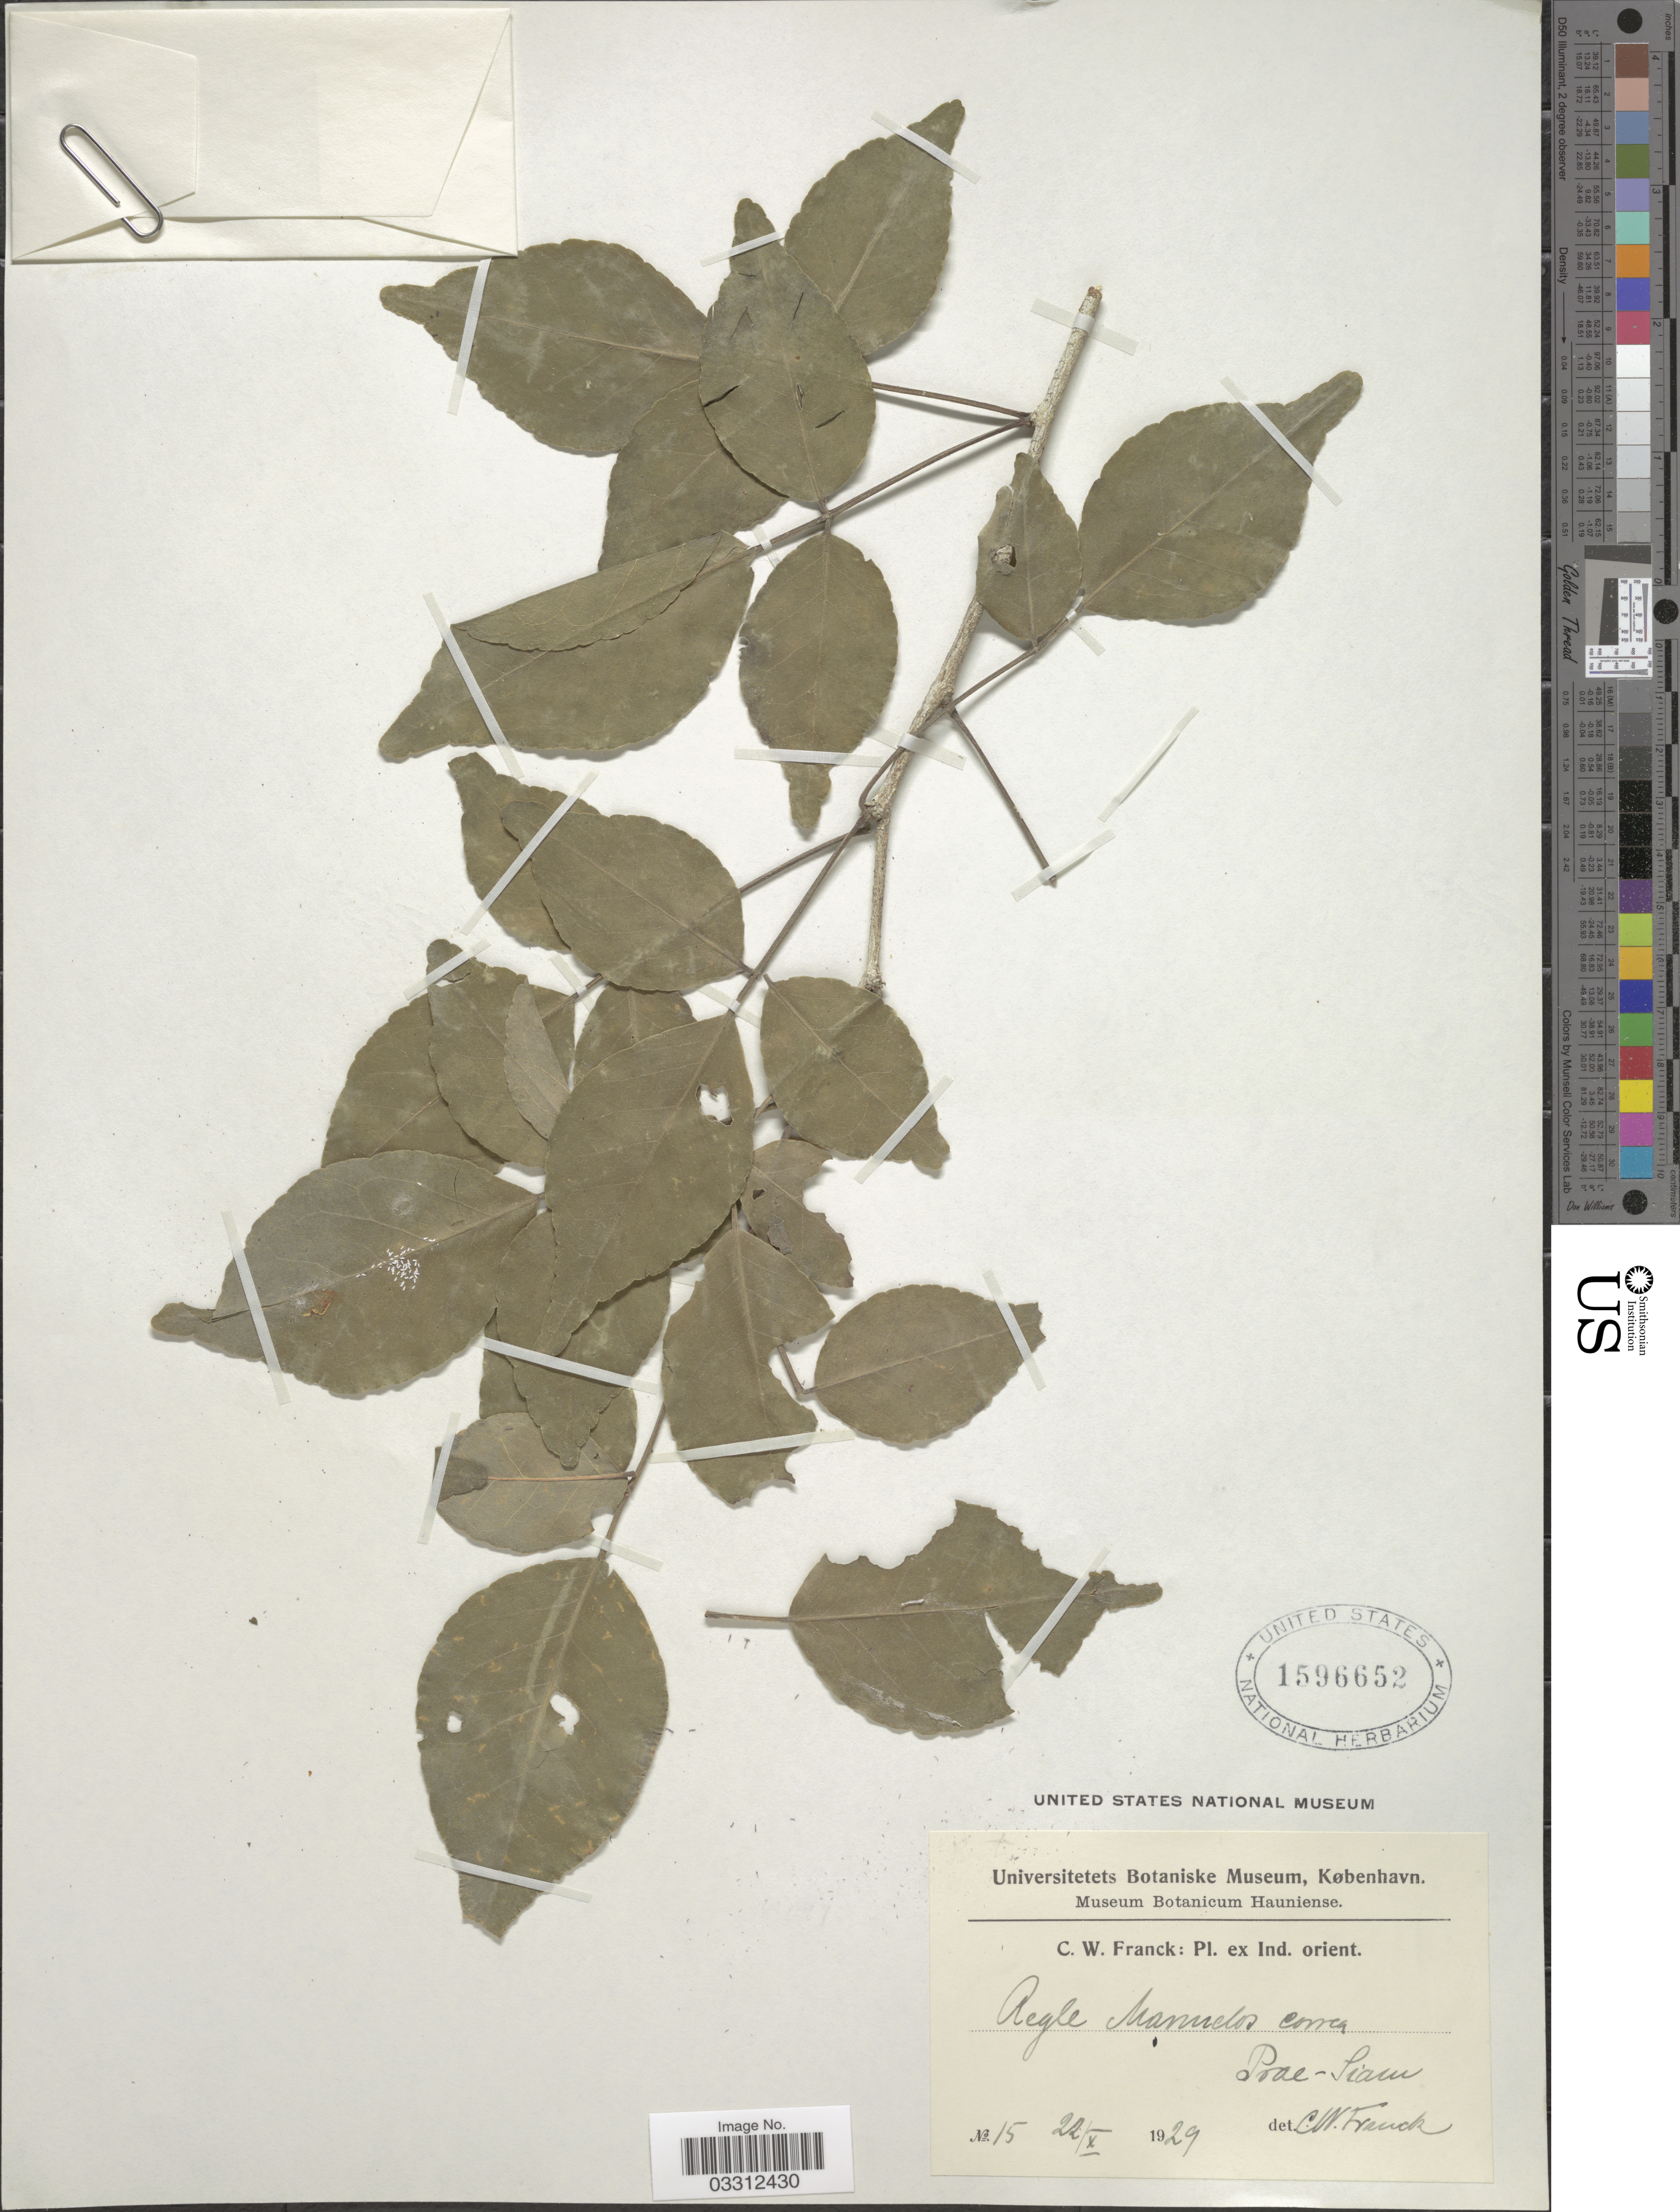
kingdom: Plantae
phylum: Tracheophyta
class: Magnoliopsida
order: Sapindales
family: Rutaceae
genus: Aegle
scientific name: Aegle marmelos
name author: (L.) Corrêa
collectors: C. Franck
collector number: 15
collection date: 1929-10-22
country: Thailand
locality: Pl. ex Ind. orient. Prae-Siam.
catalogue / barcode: US 1596652